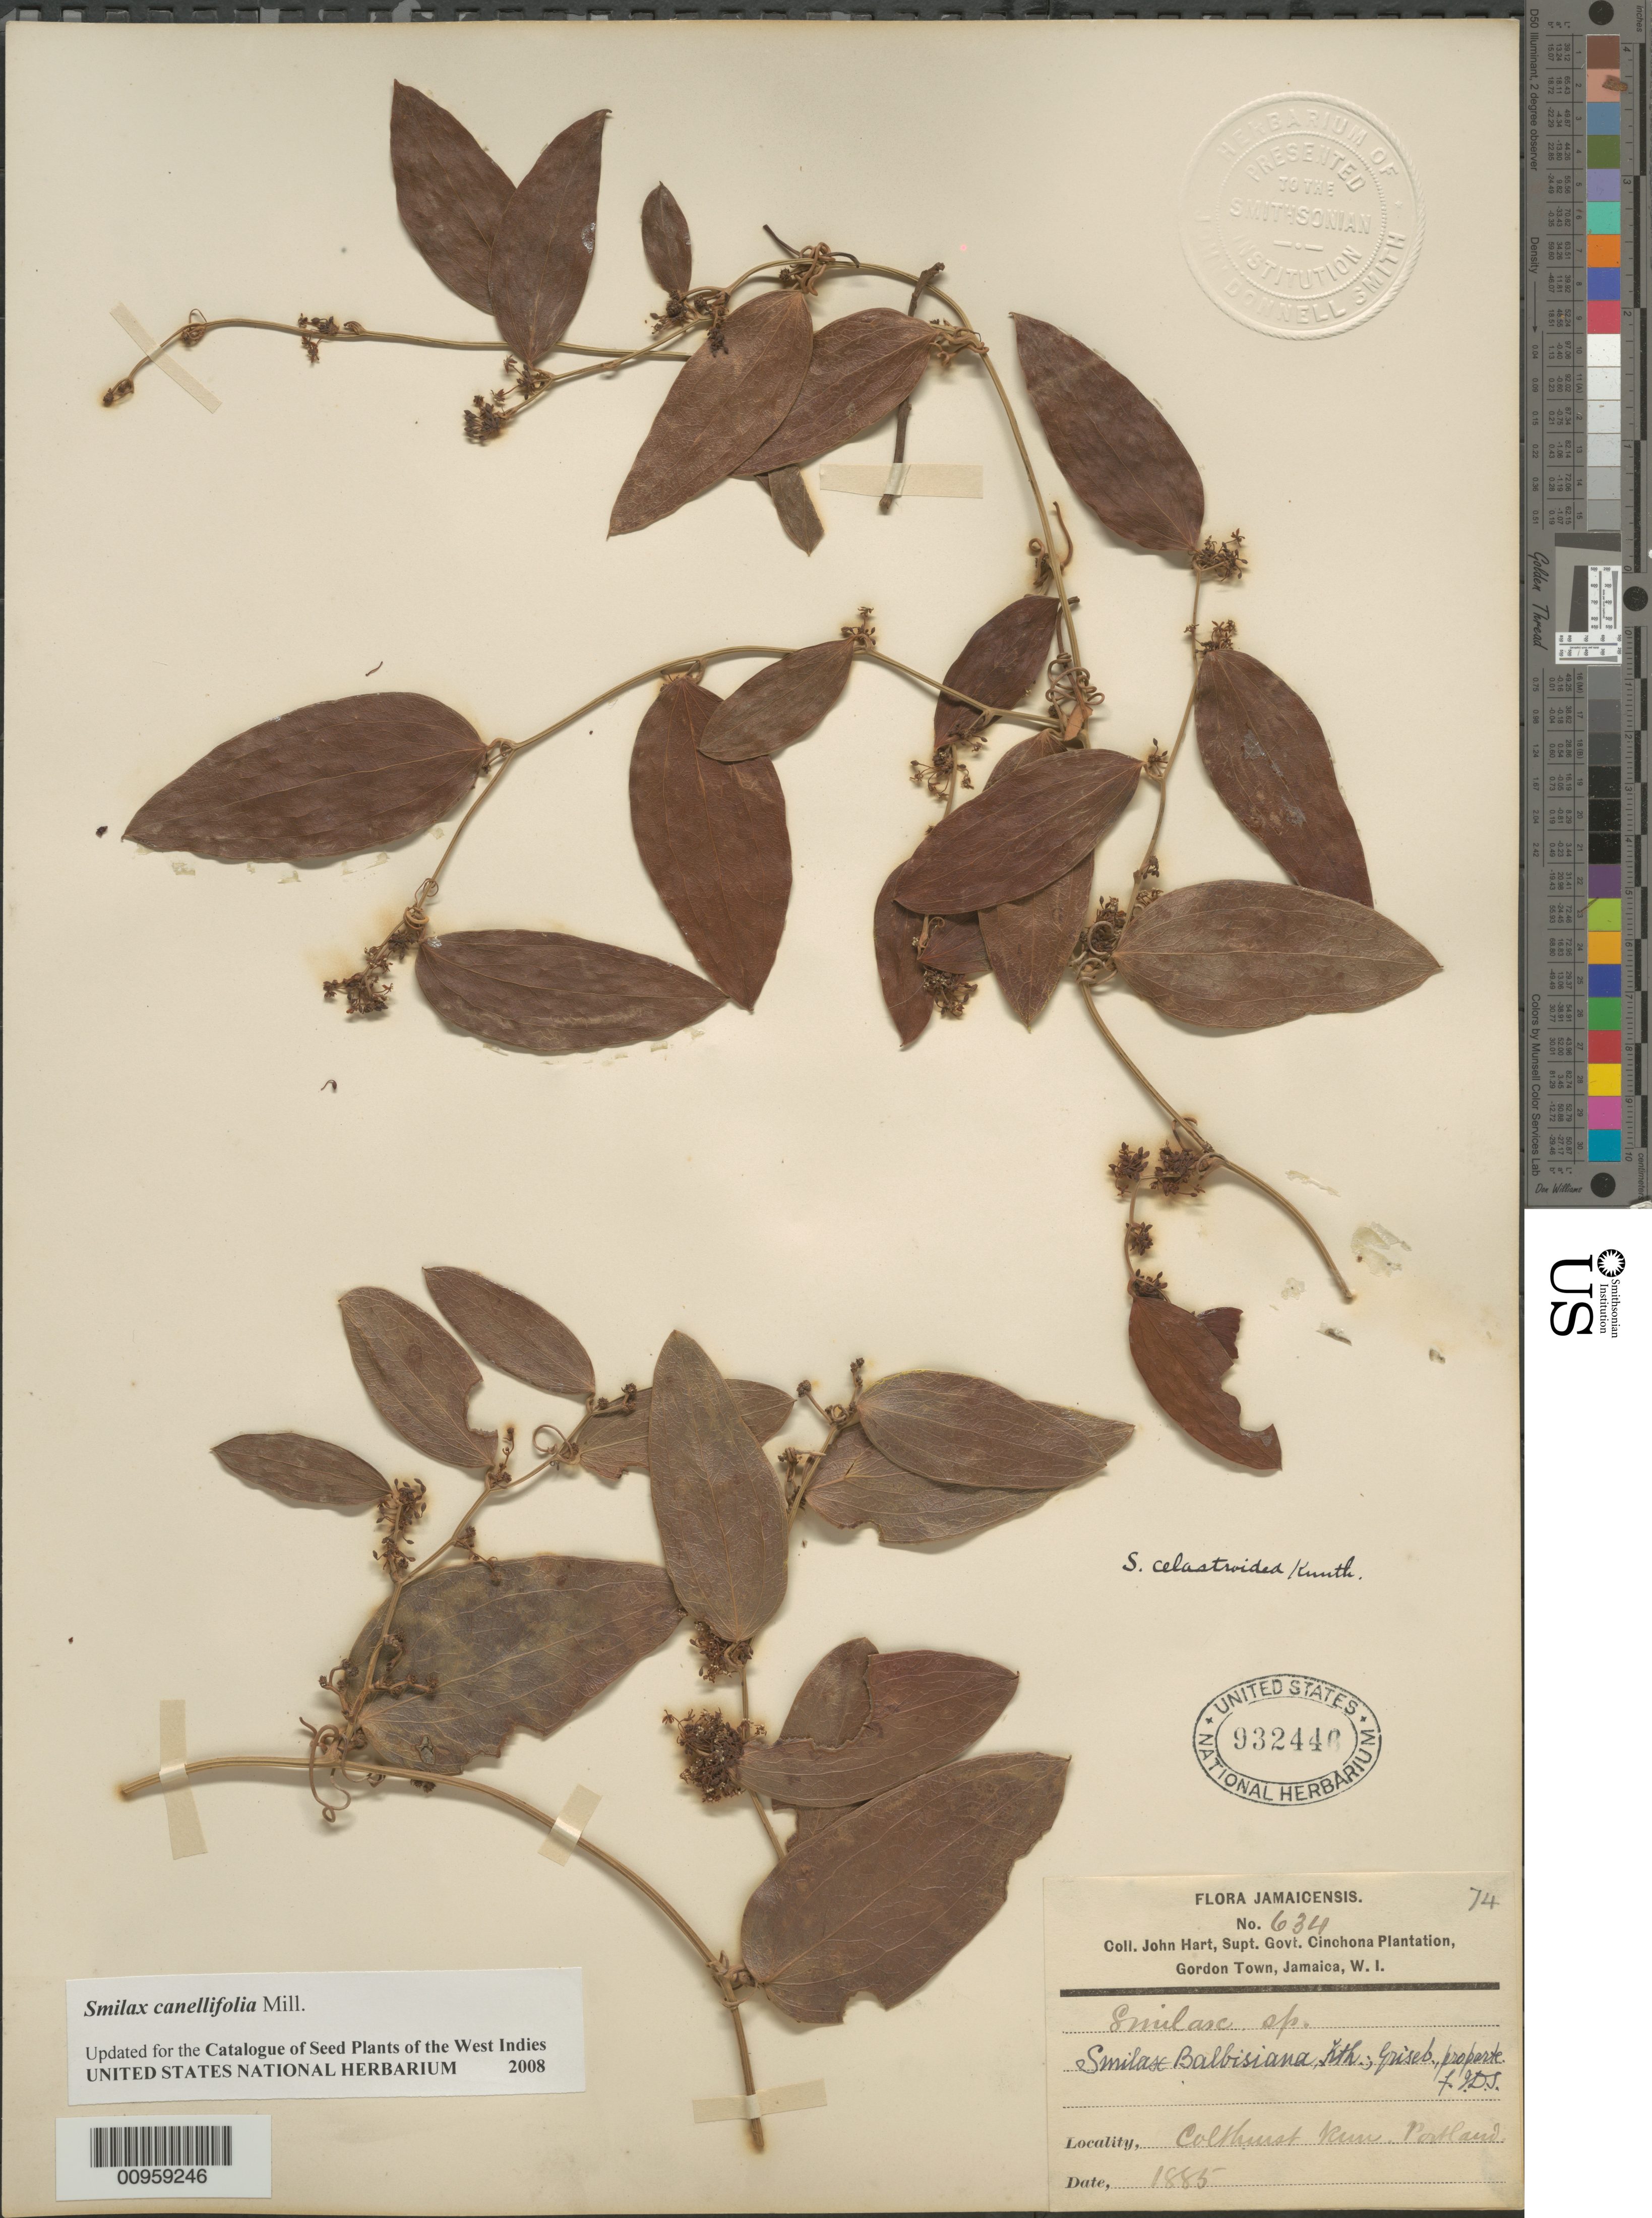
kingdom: Plantae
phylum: Tracheophyta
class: Liliopsida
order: Liliales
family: Smilacaceae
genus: Smilax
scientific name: Smilax canellifolia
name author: Mill.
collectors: G. Hart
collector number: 634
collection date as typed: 1885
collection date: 1885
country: Jamaica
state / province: Portland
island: Jamaica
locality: Colhurst Run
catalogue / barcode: US 932446